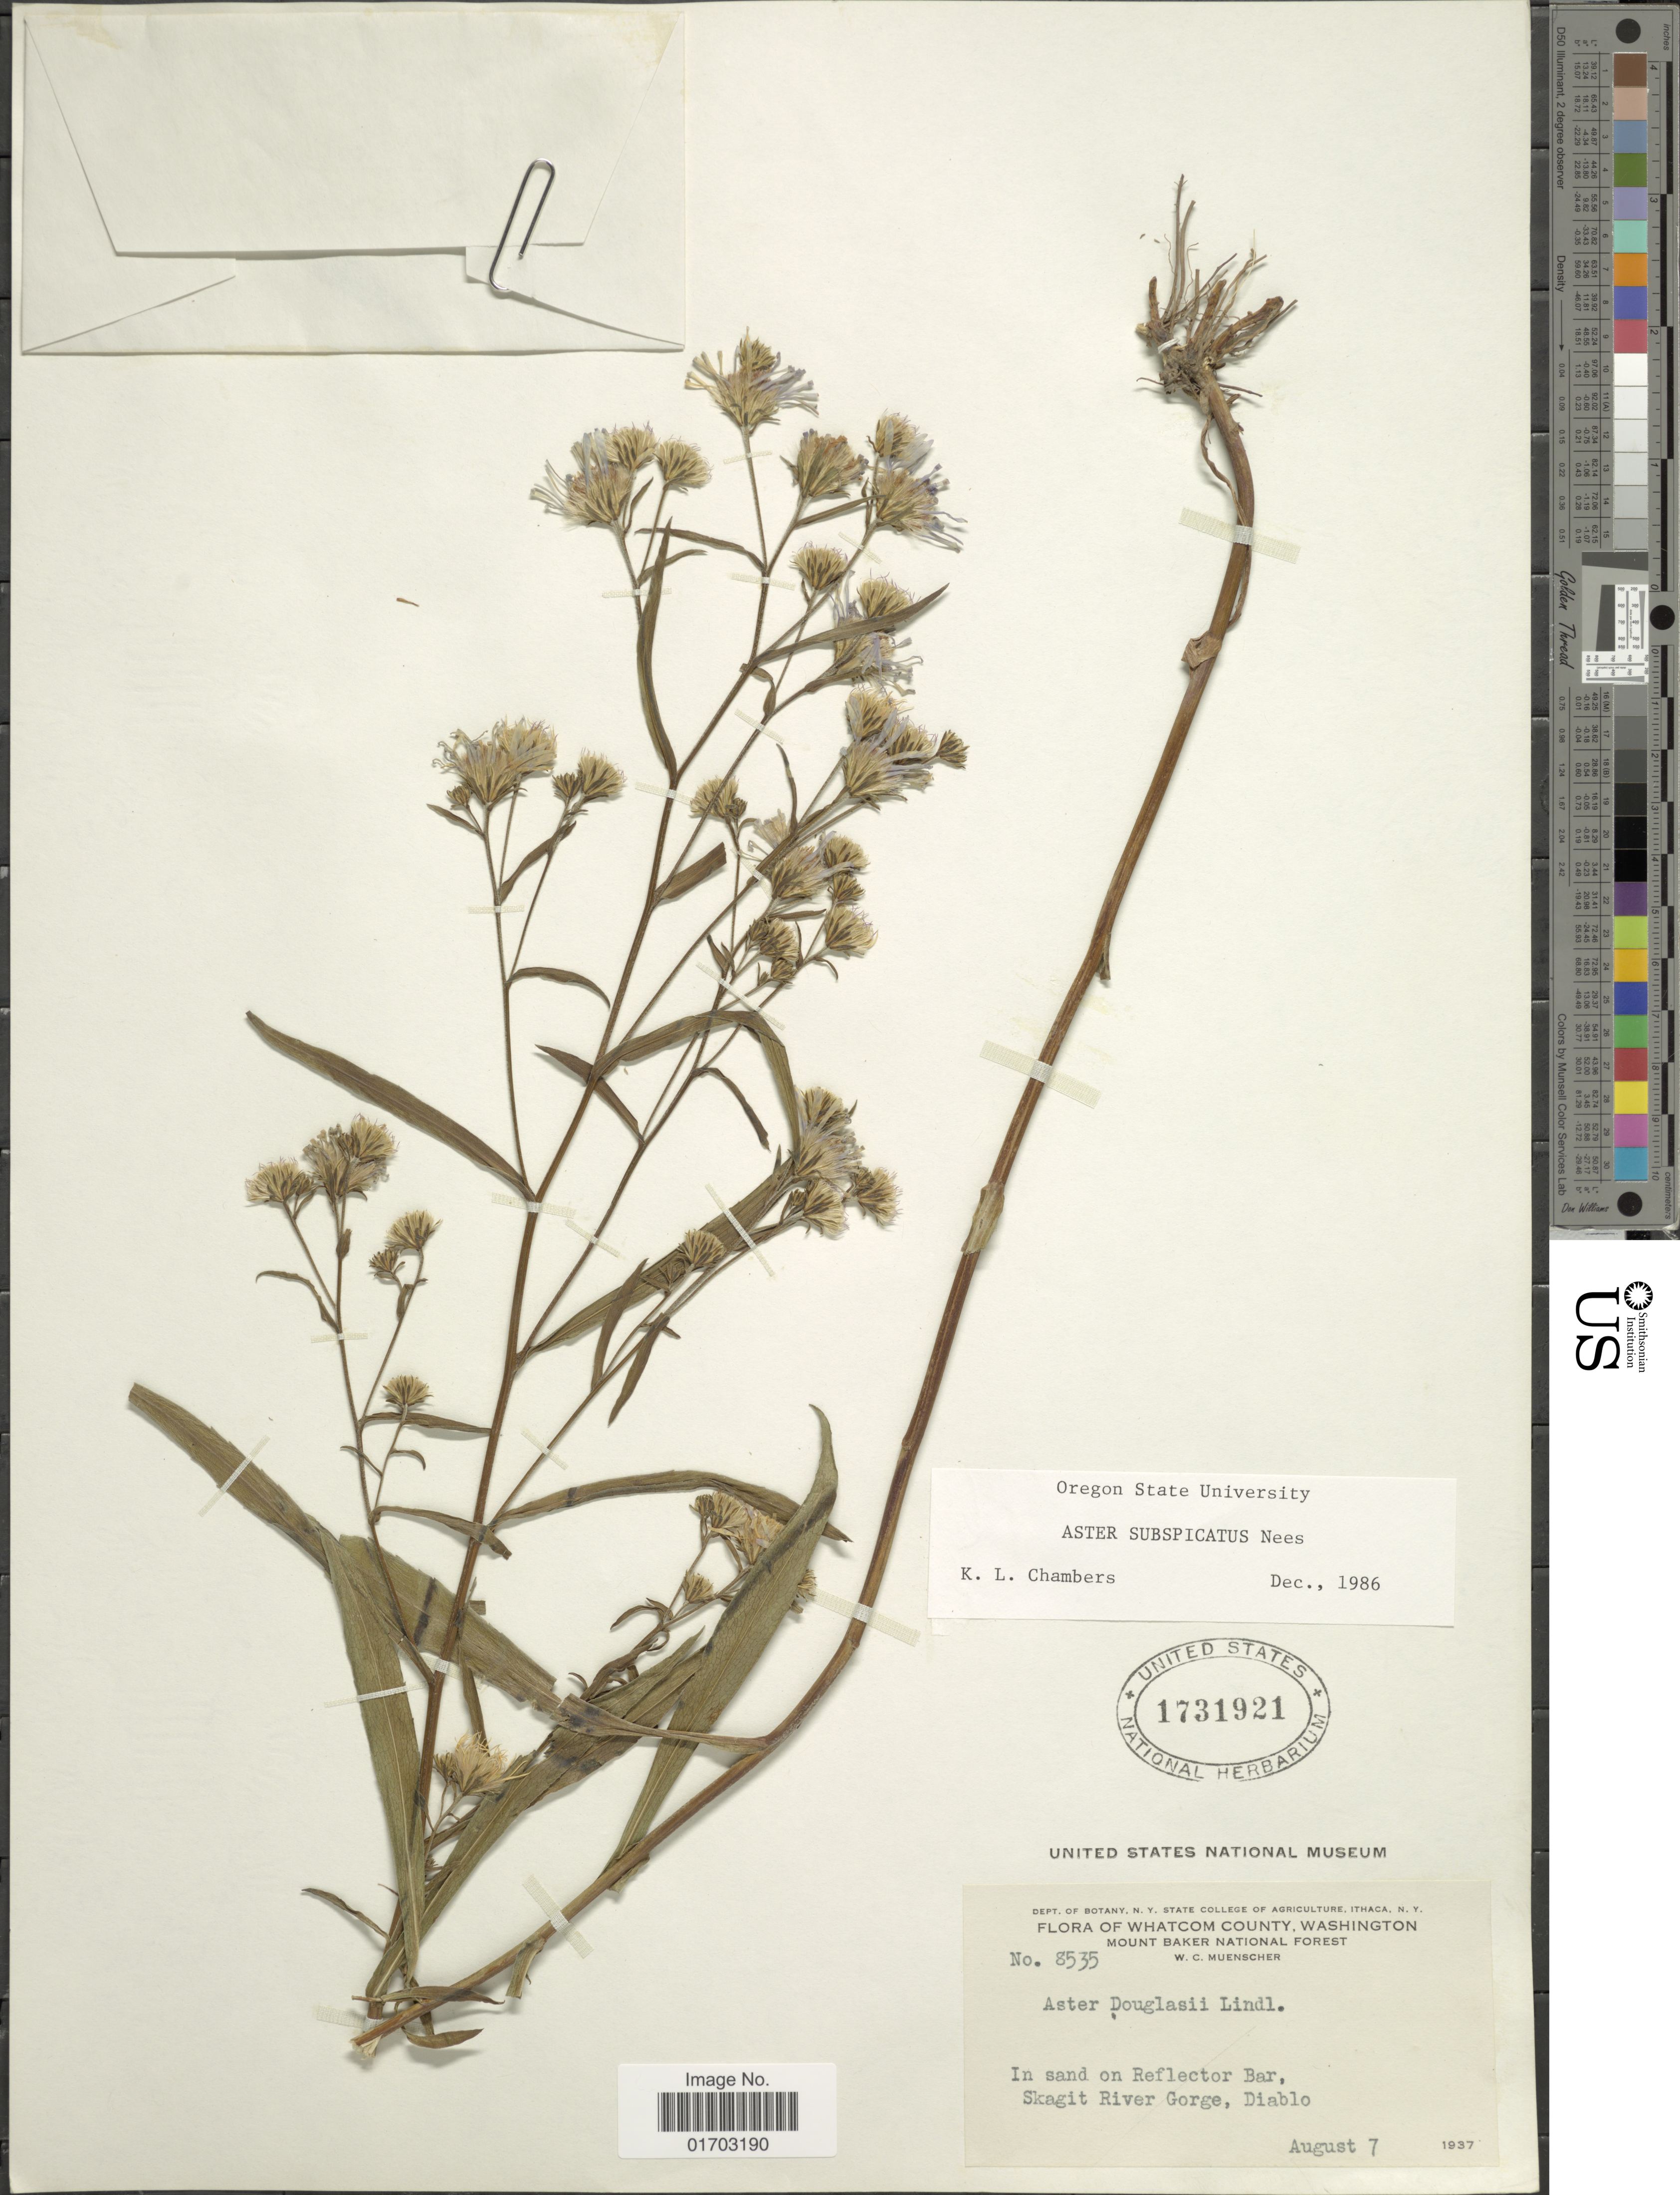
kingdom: Plantae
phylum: Tracheophyta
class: Magnoliopsida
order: Asterales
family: Asteraceae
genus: Symphyotrichum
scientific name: Symphyotrichum subspicatum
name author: (Nees) G.L. Nesom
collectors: W. Muenscher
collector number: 8535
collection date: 1937-08-07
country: United States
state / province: Washington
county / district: Whatcom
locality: Whatcom County, Mount Baker National Forest, in sand on Reflector Bar, Skagit River Gorge, Diablo.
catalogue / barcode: US 1731921